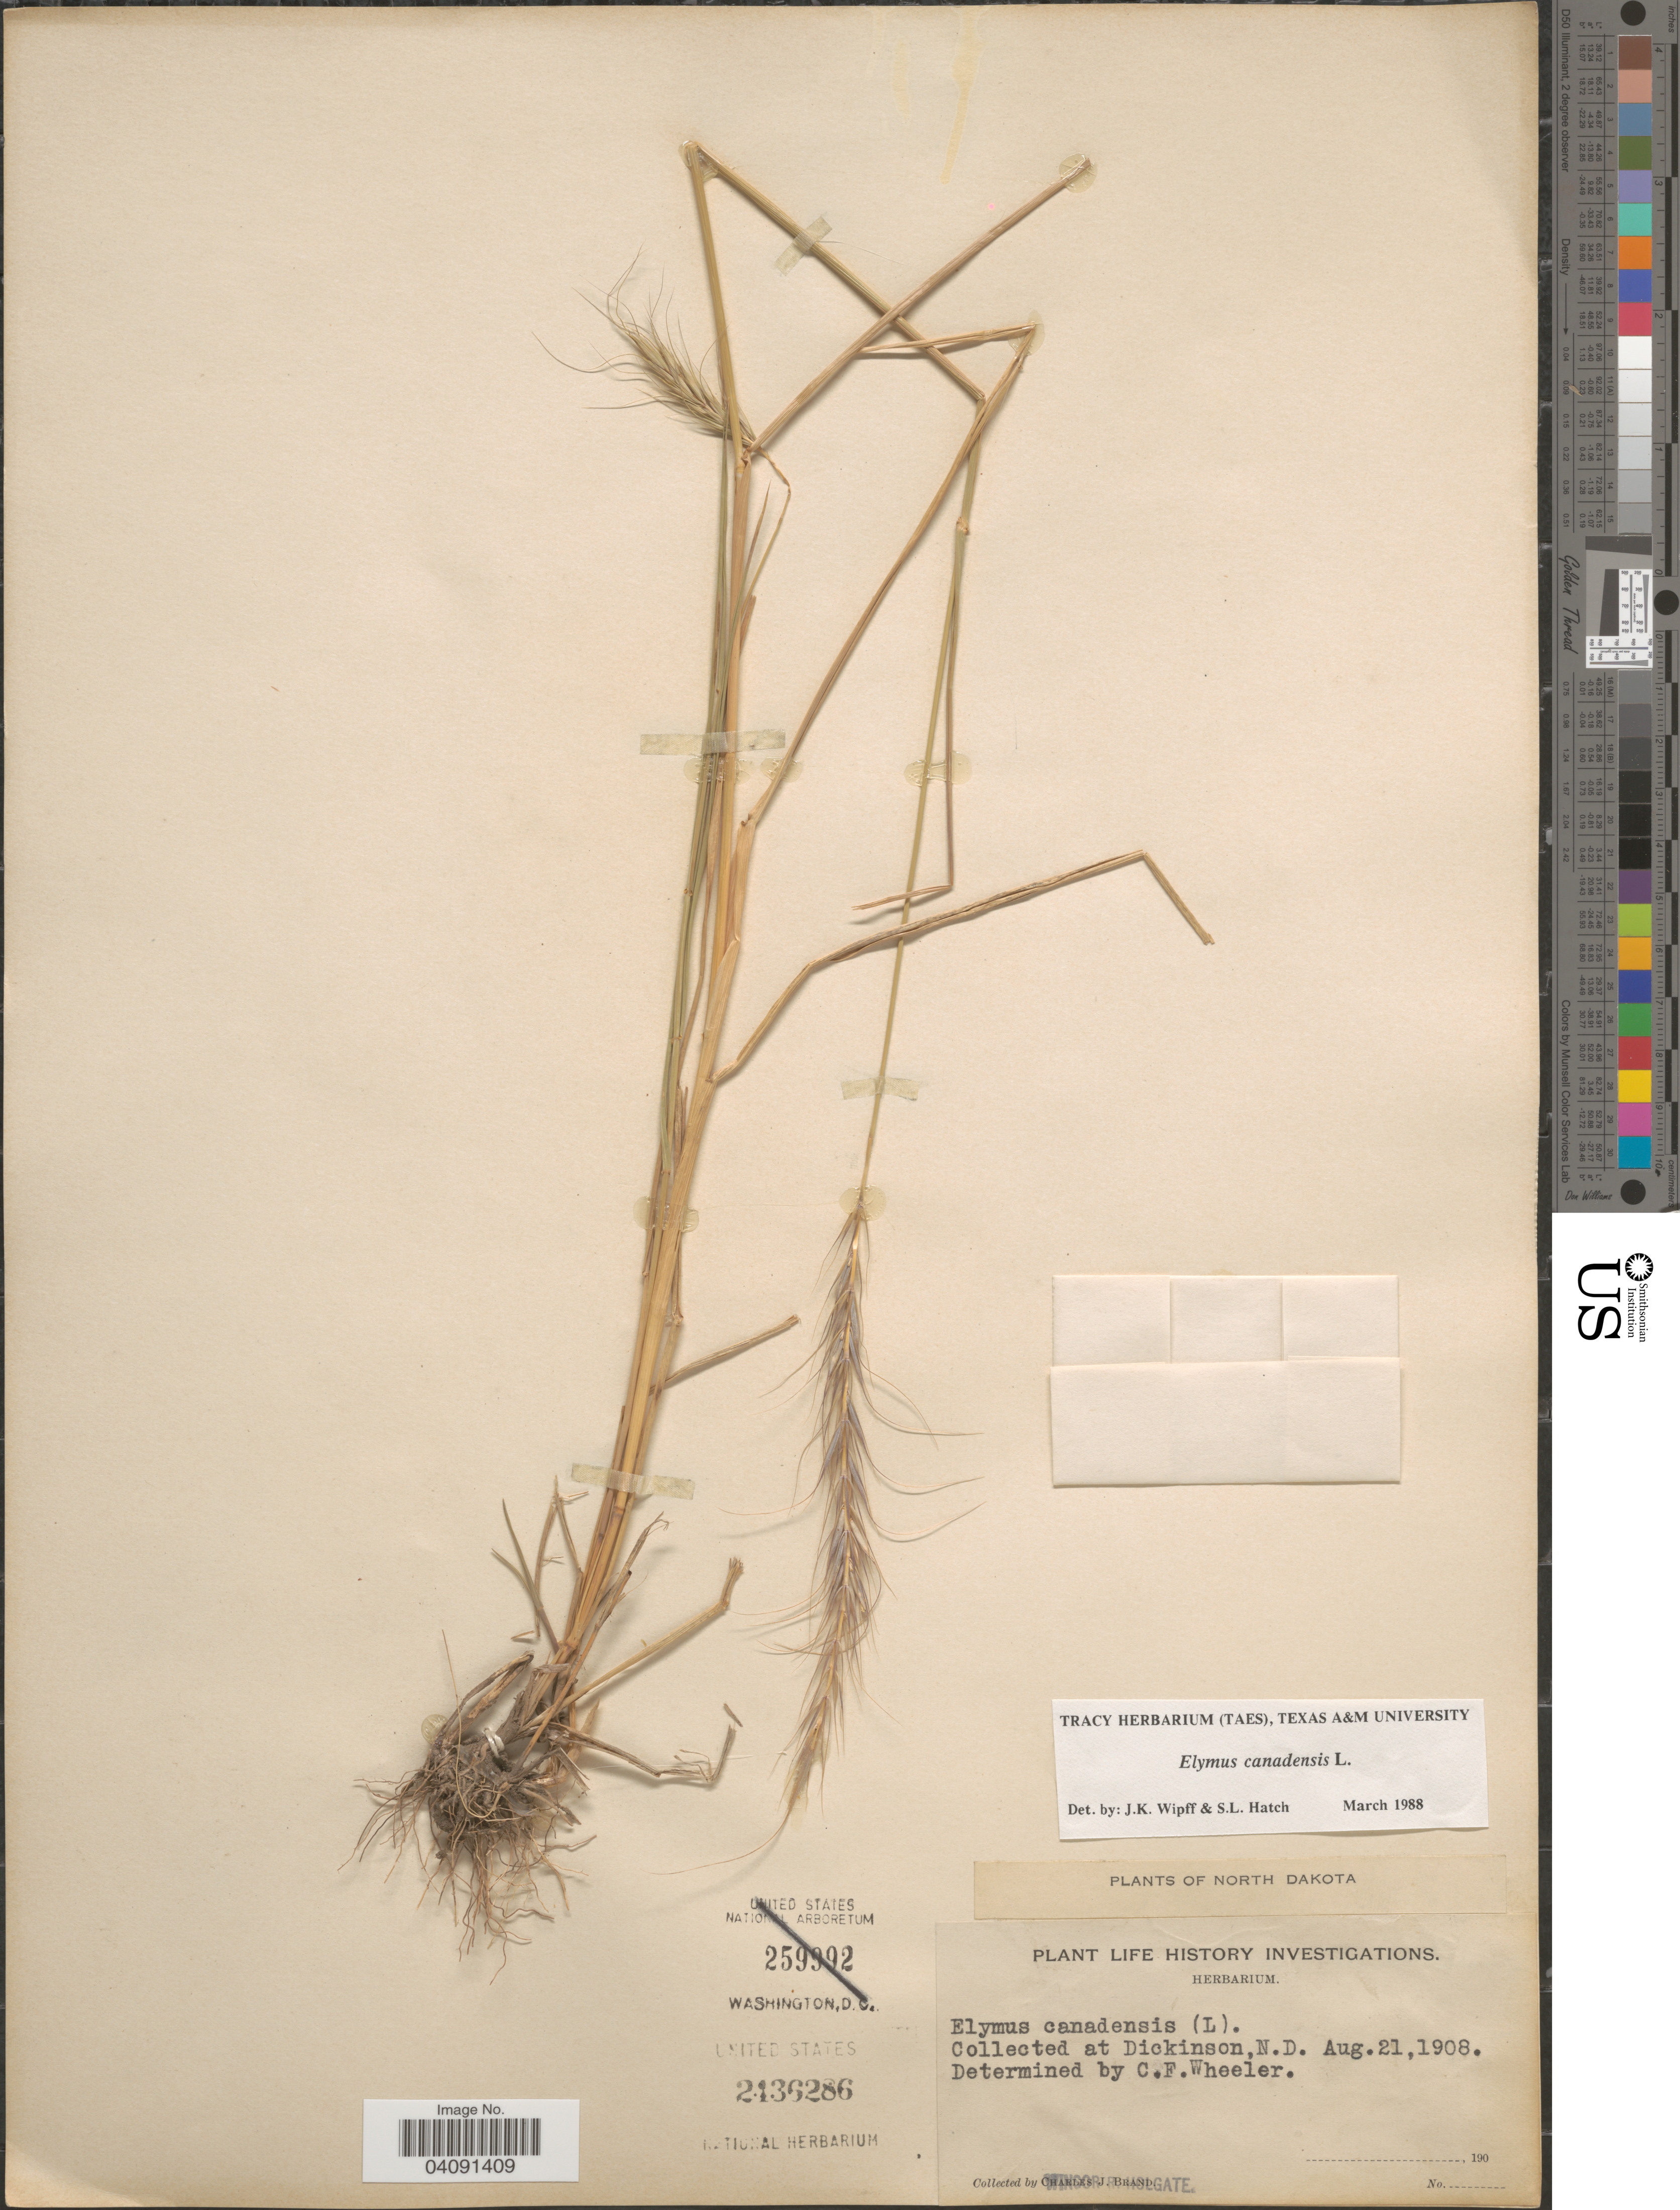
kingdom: Plantae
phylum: Tracheophyta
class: Liliopsida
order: Poales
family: Poaceae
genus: Elymus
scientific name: Elymus canadensis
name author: L.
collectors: W. Holgate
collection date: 1908-08-21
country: United States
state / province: North Dakota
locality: Dickinson.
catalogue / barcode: US 2436286